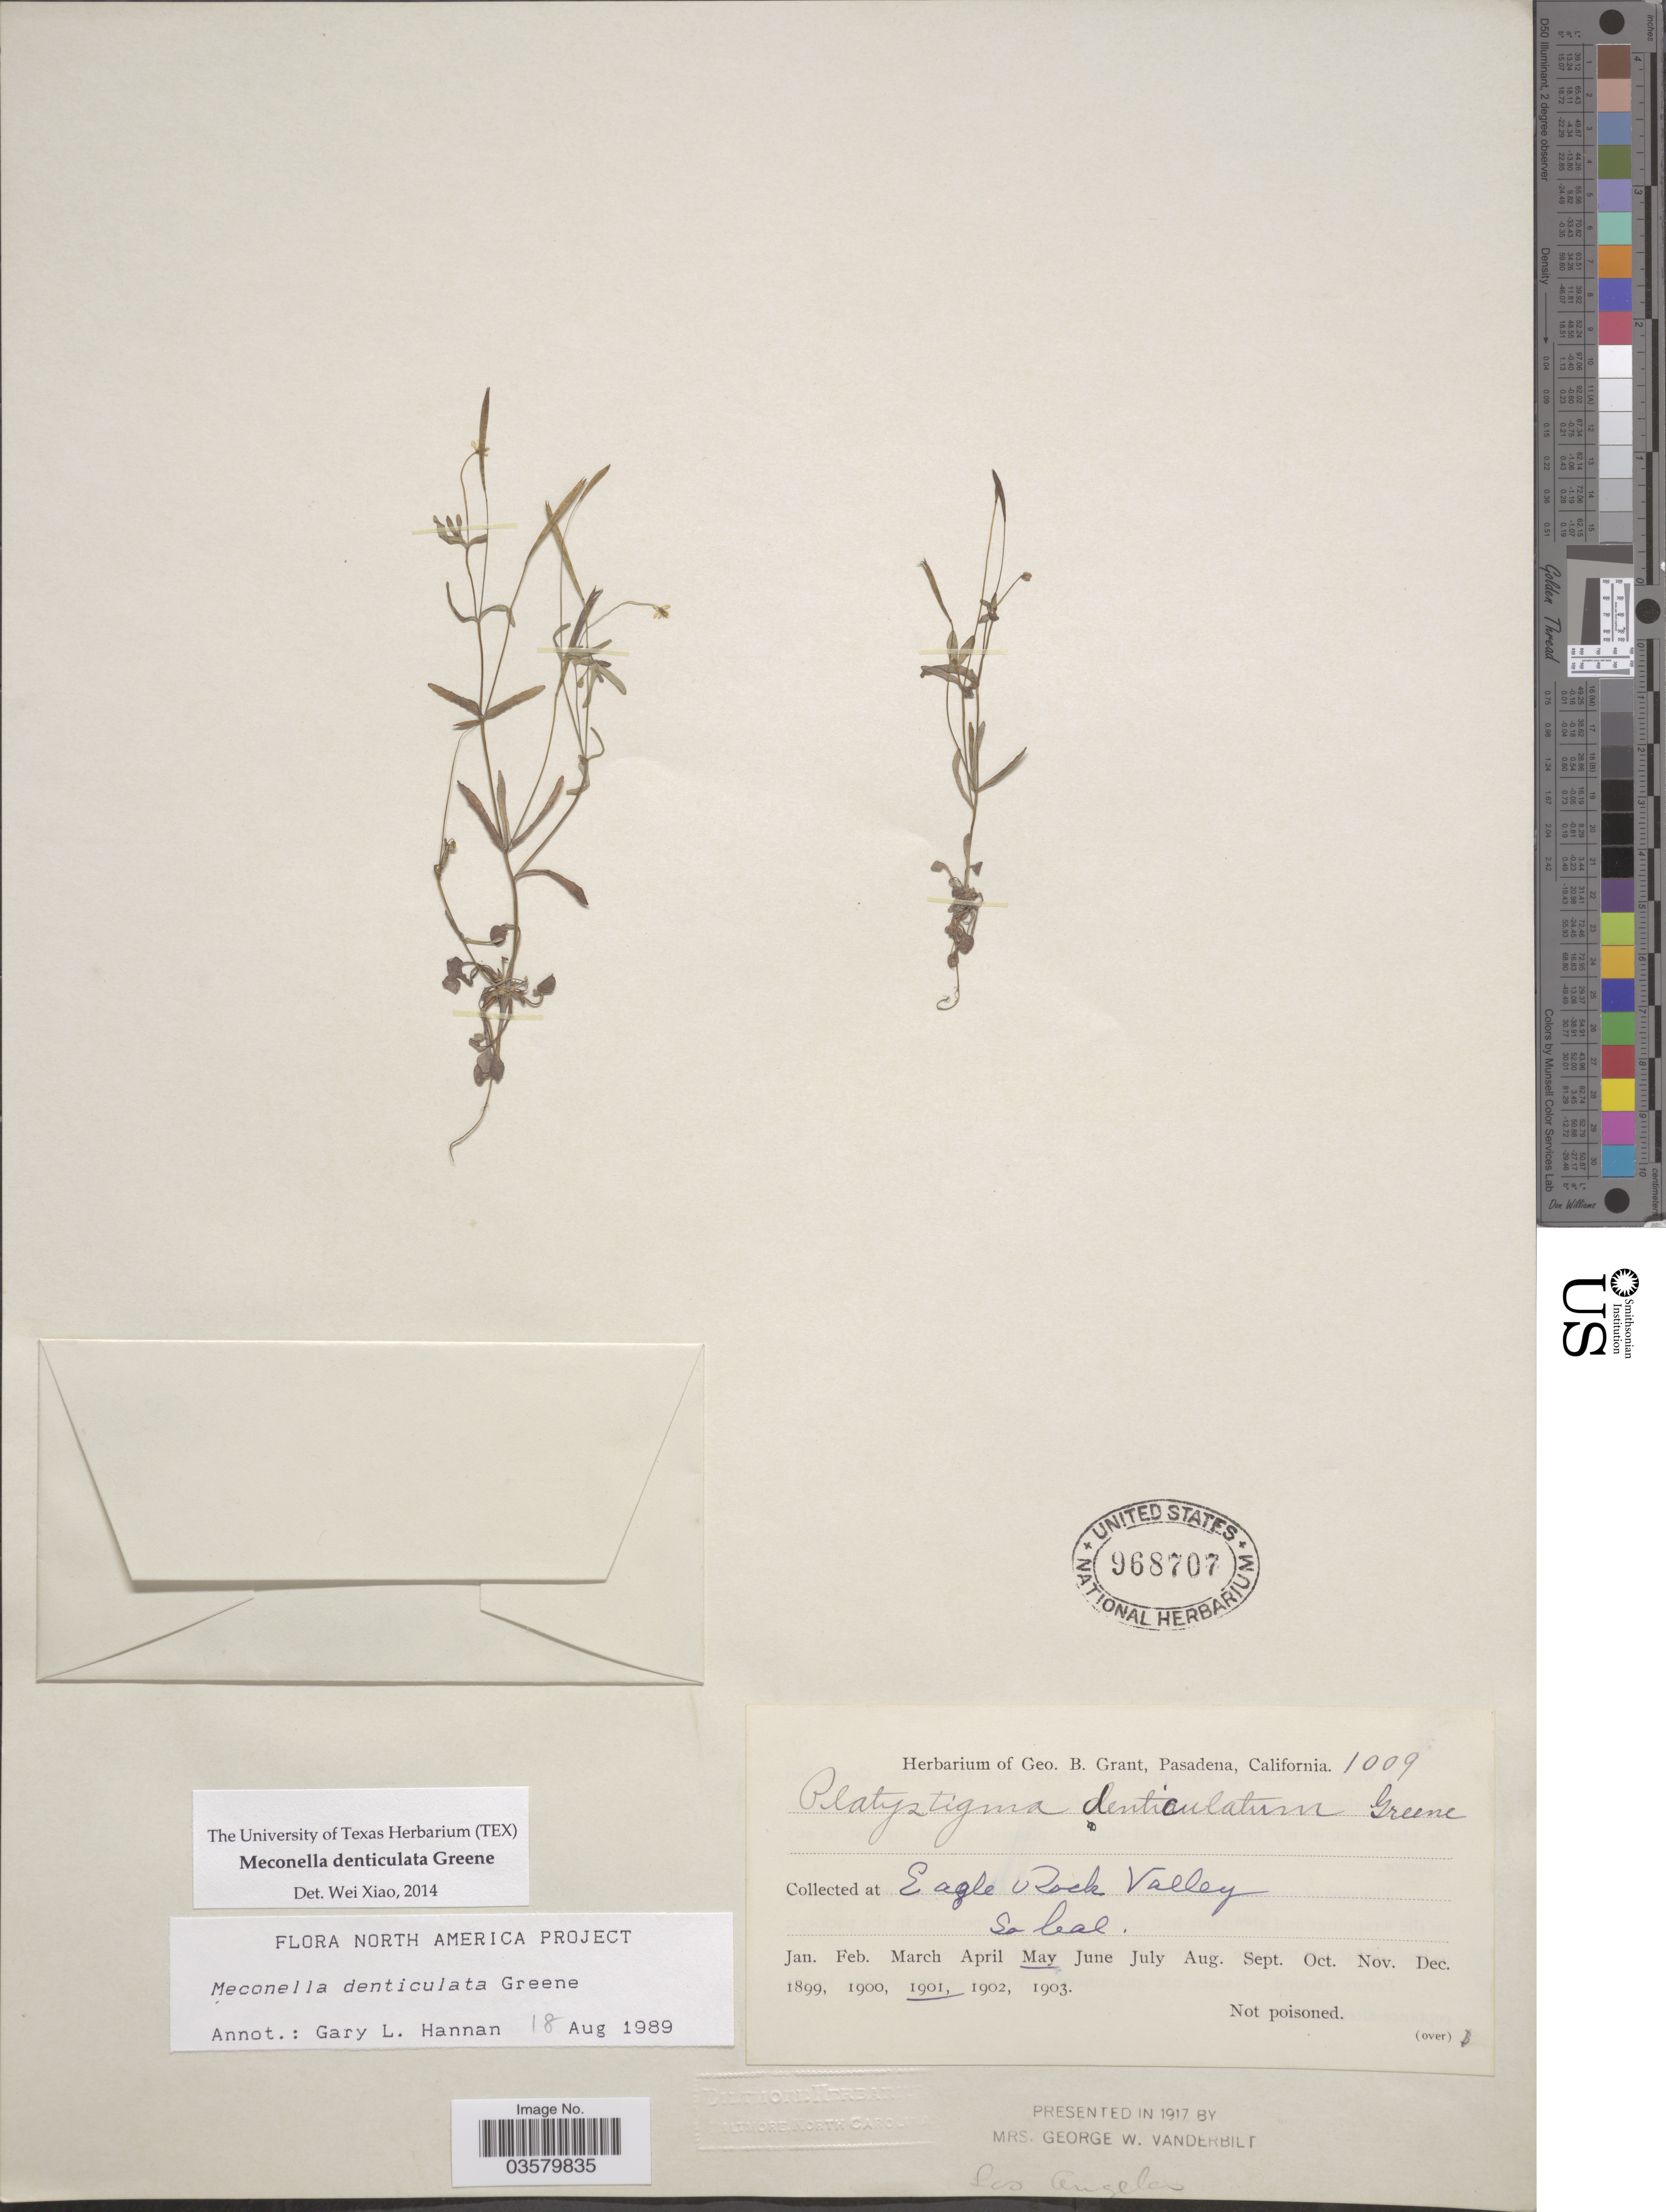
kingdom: Plantae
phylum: Tracheophyta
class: Magnoliopsida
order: Ranunculales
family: Papaveraceae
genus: Meconella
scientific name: Meconella denticulata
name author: Greene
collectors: ex herb. Geo. B. Grant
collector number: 1009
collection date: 1901-05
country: United States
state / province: California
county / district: Los Angeles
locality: Eagle Rock Valley. So Cal. Los Angeles.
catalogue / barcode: US 968707